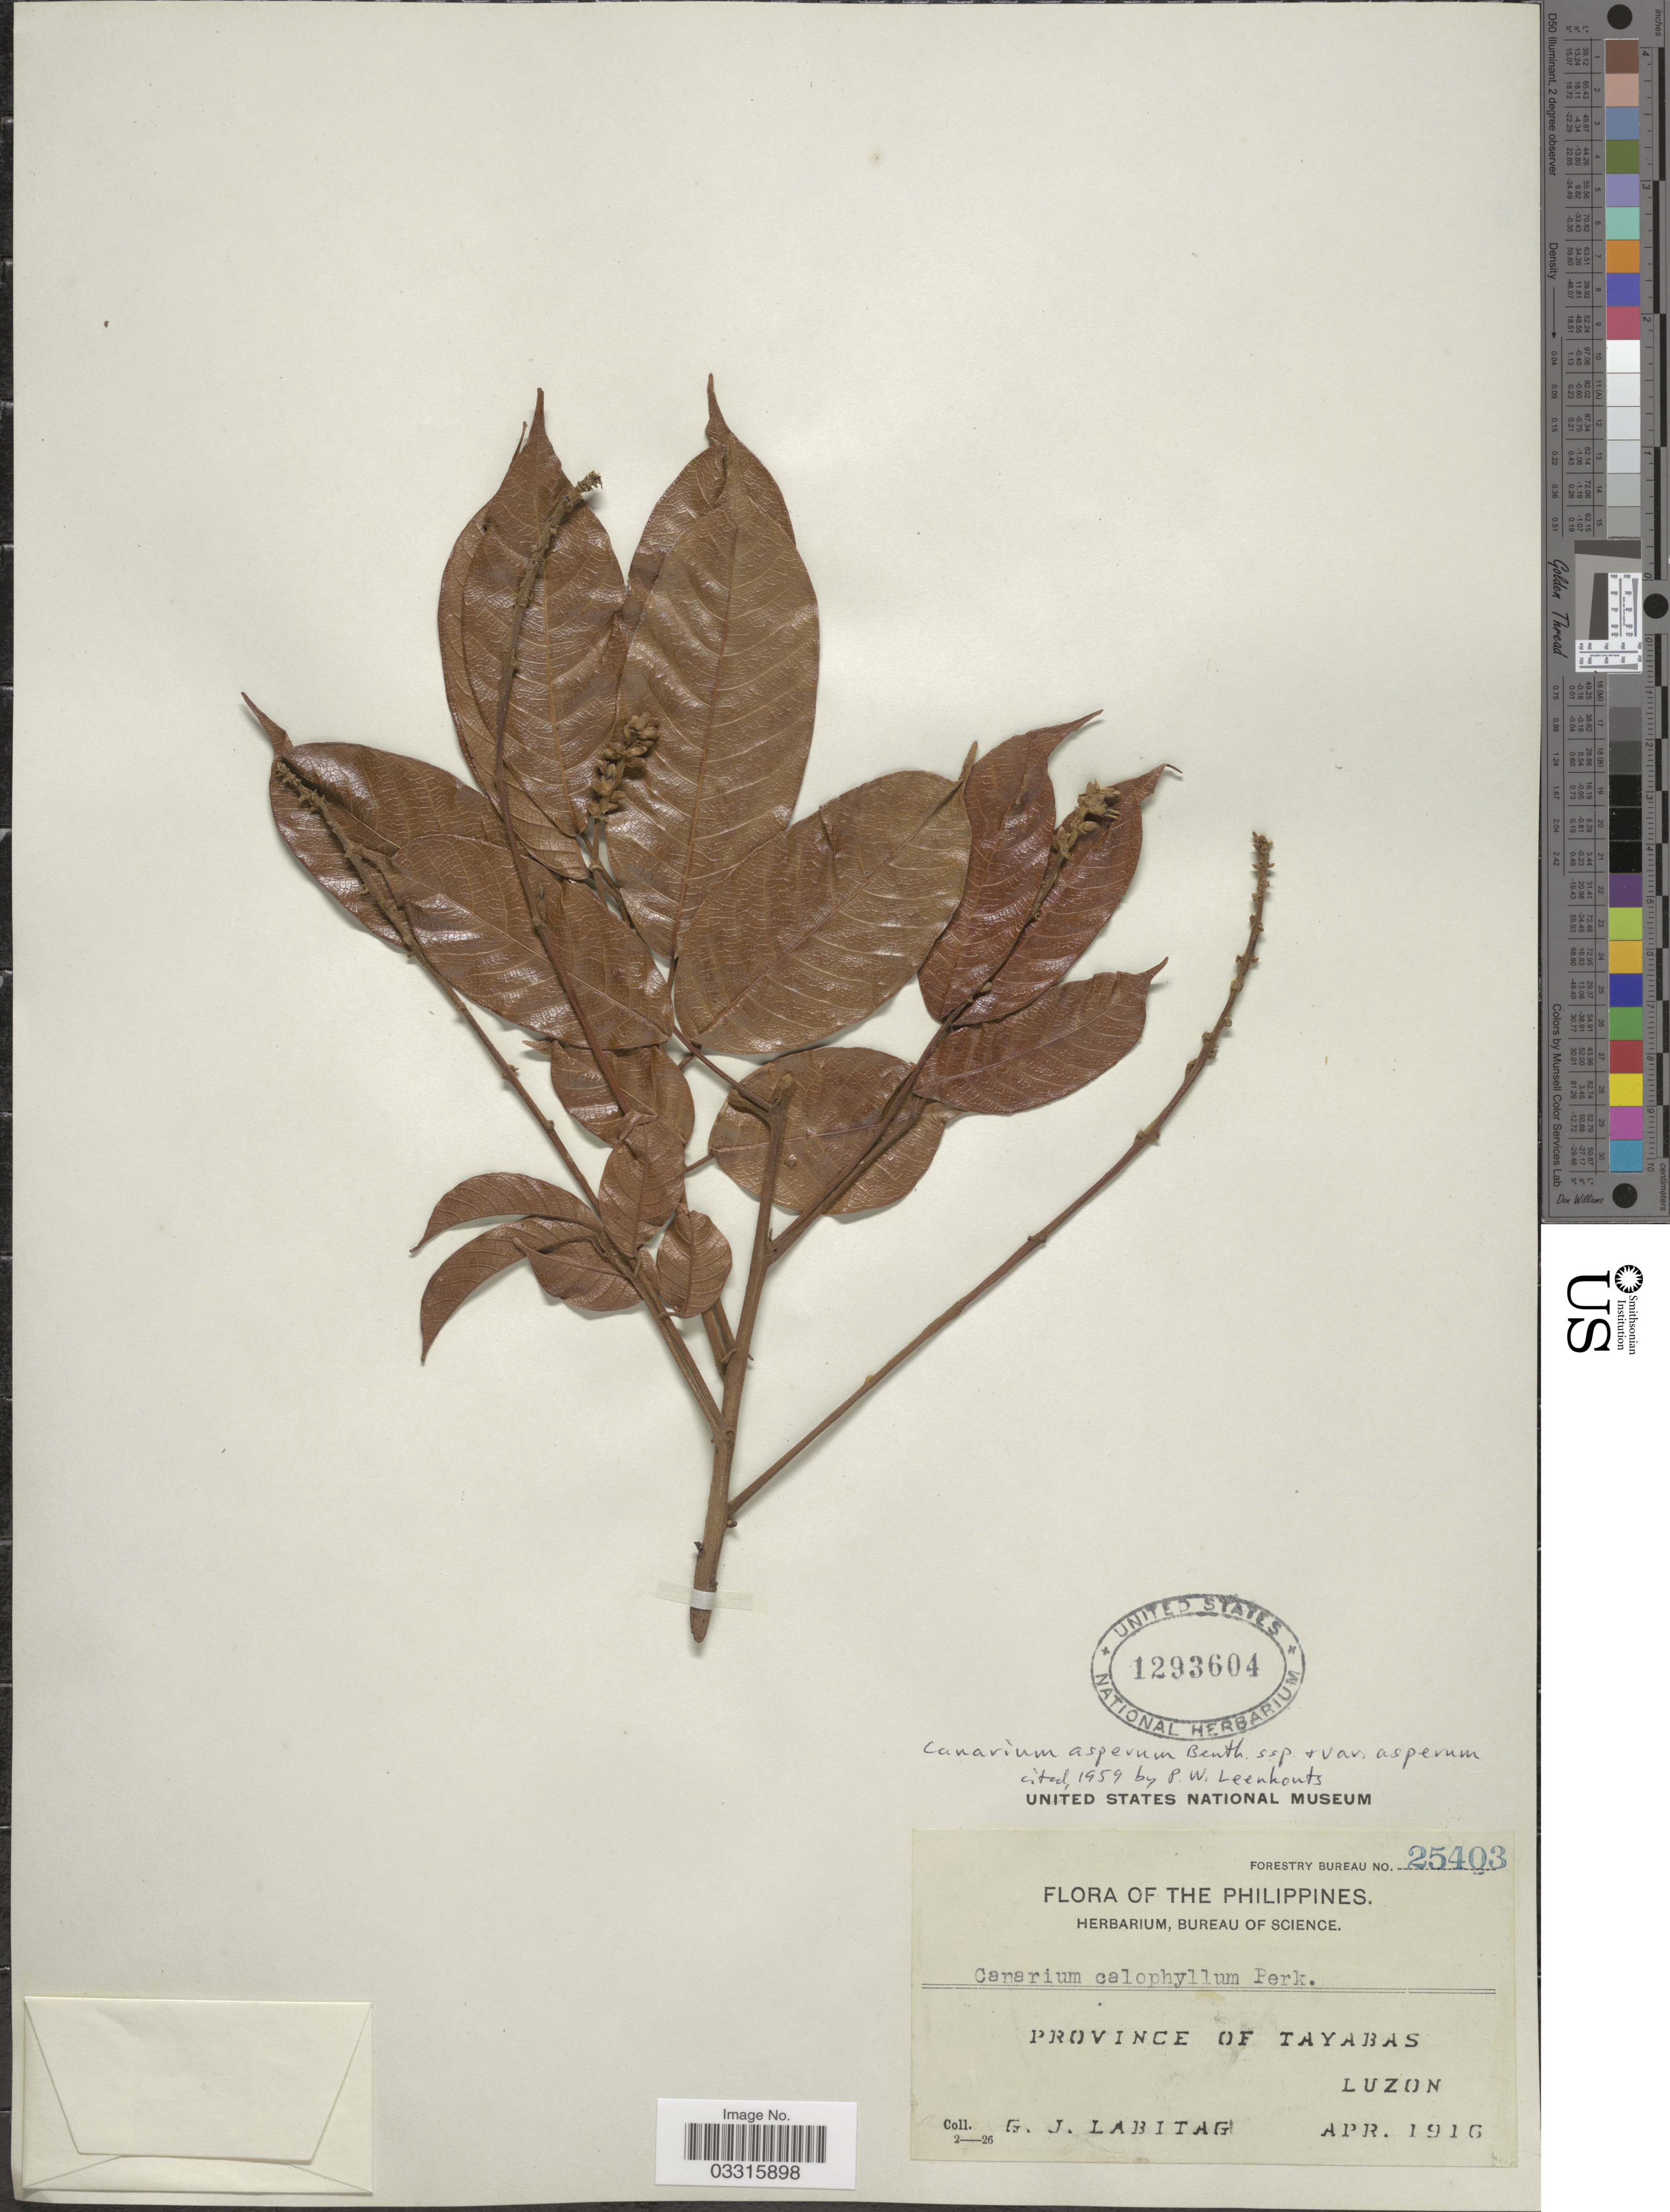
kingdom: Plantae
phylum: Tracheophyta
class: Magnoliopsida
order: Sapindales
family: Burseraceae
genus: Canarium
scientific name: Canarium asperum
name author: Benth.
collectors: G. Labitag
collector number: Forestry Bureau 25403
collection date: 1916-04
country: Philippines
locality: Province of Tayabas, Luzon.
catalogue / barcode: US 1293604